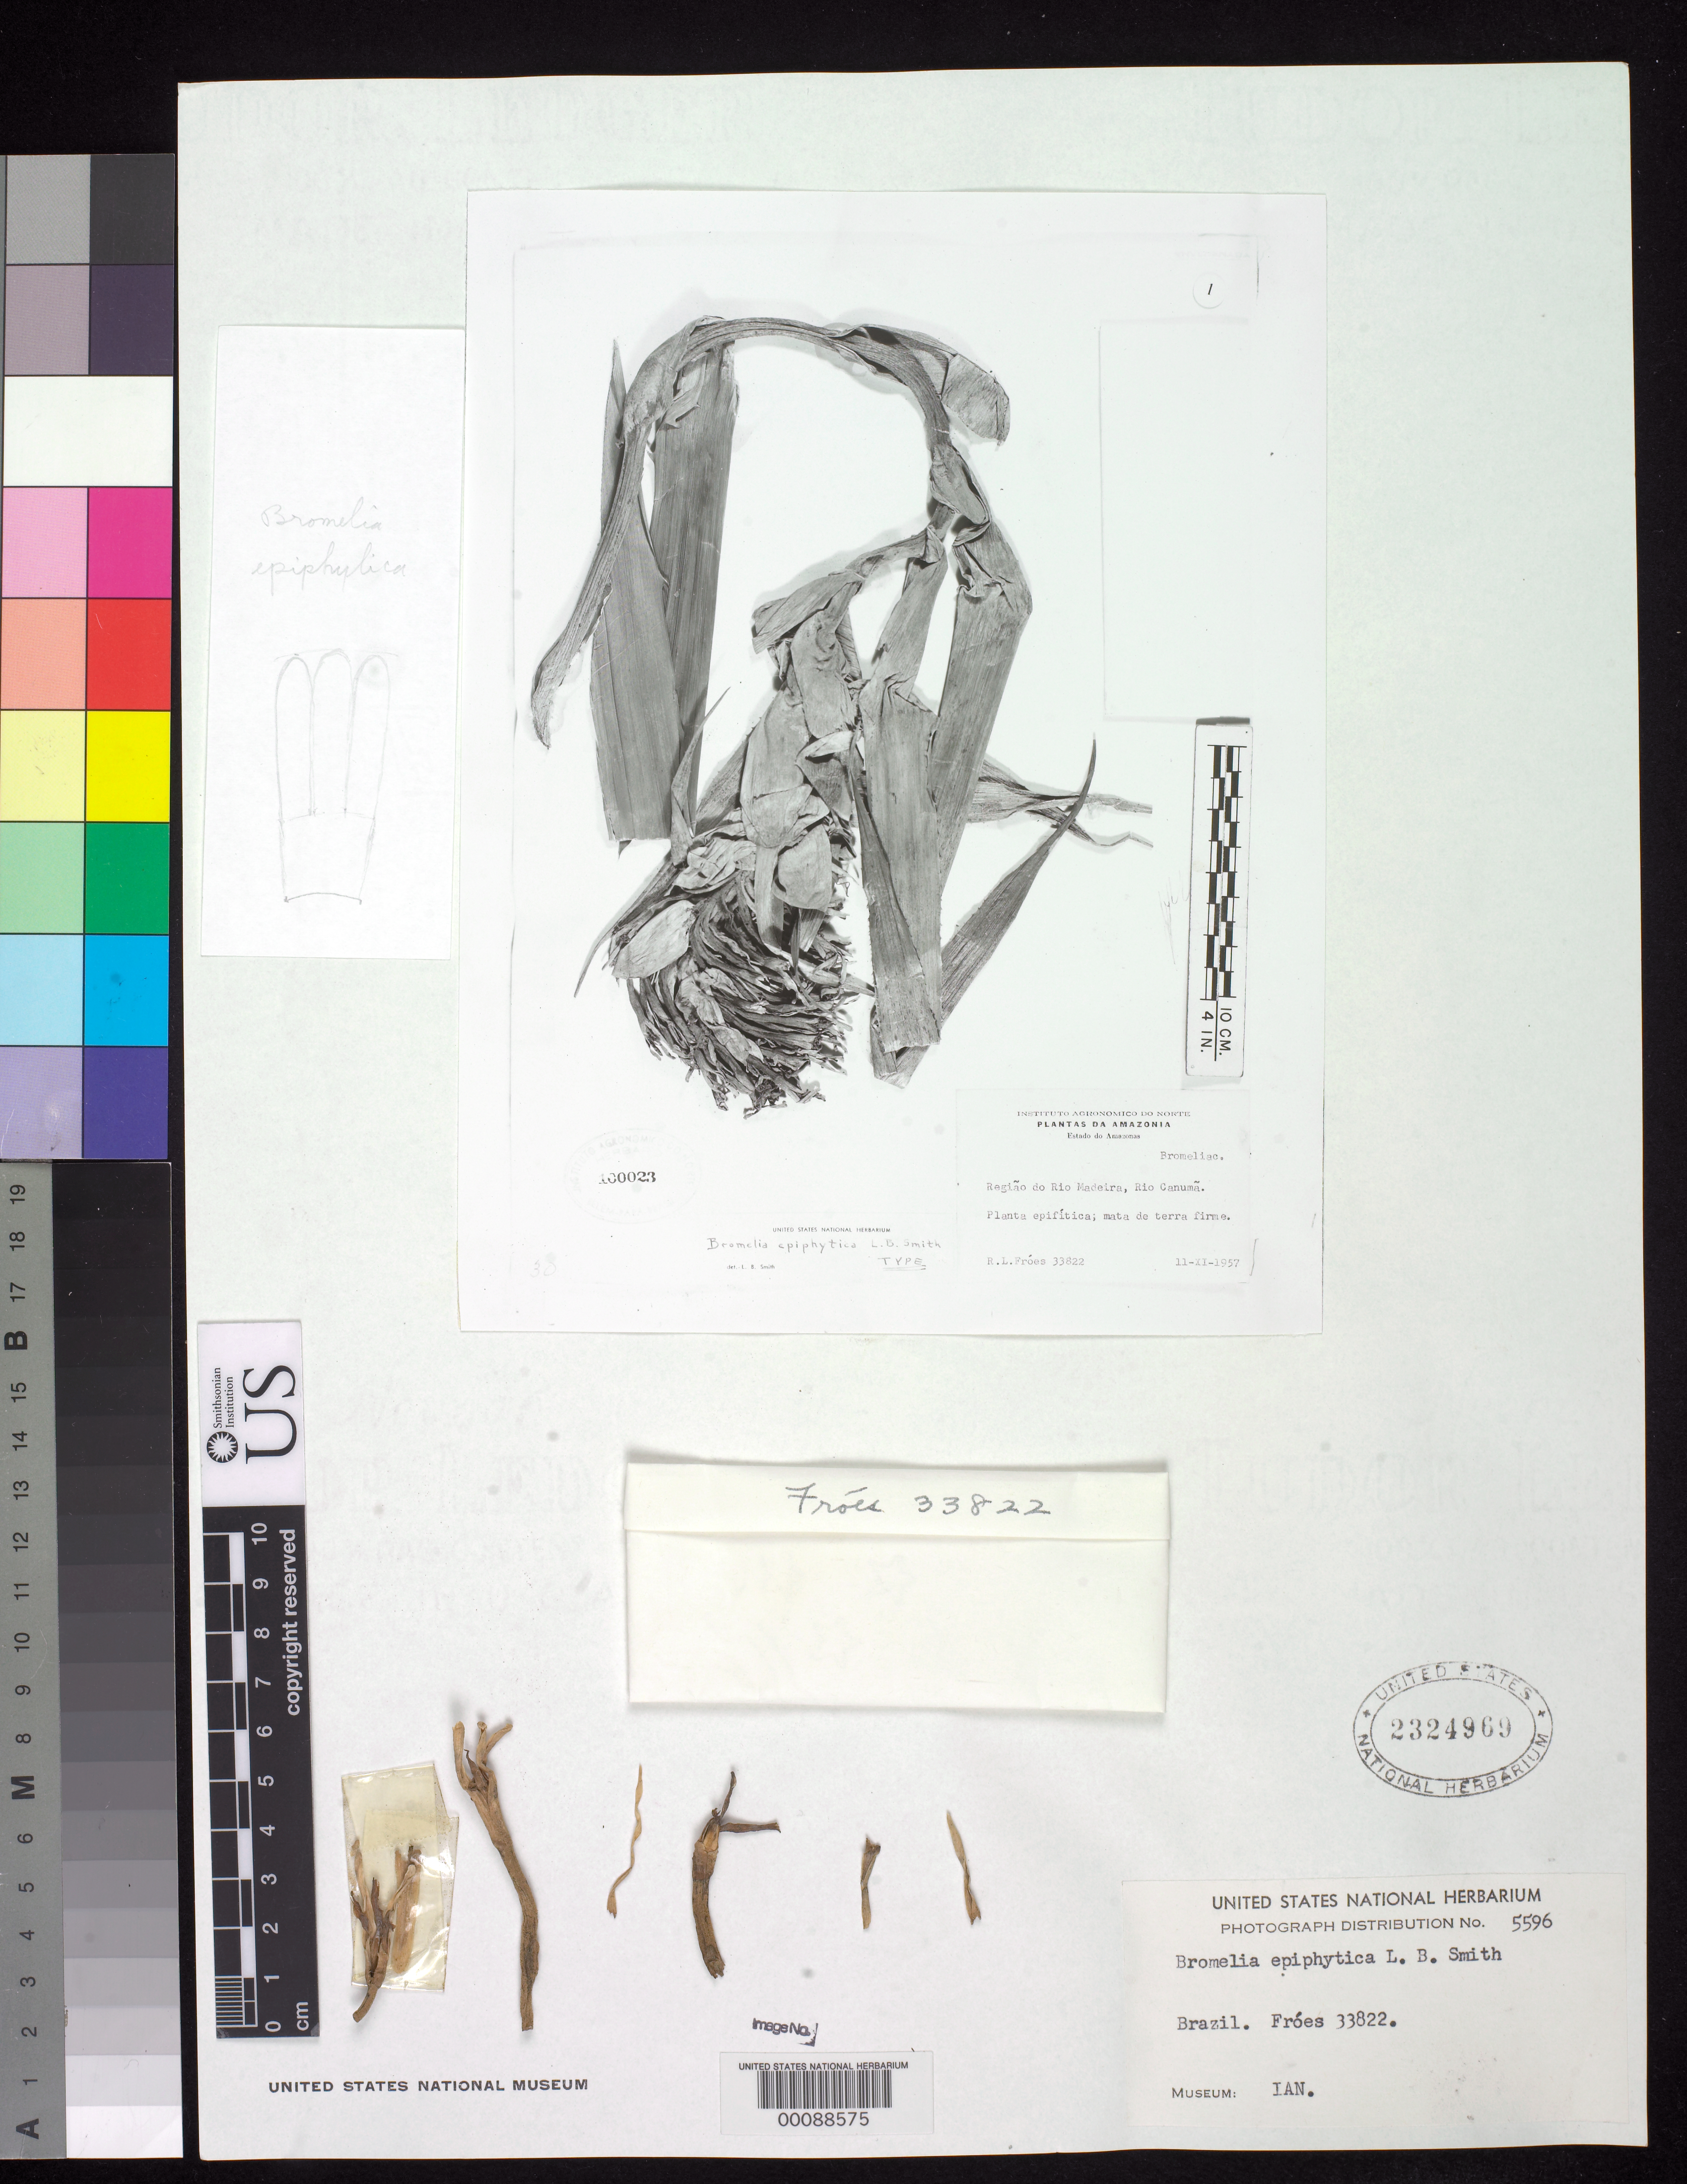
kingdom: Plantae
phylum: Tracheophyta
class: Liliopsida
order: Poales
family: Bromeliaceae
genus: Bromelia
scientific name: Bromelia epiphytica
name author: L.B. Sm.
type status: Type Fragment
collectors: R. L. Fróes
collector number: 33822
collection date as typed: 11 Nov 1949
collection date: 1949-11-11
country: Brazil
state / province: Amazonas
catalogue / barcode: US 2324969